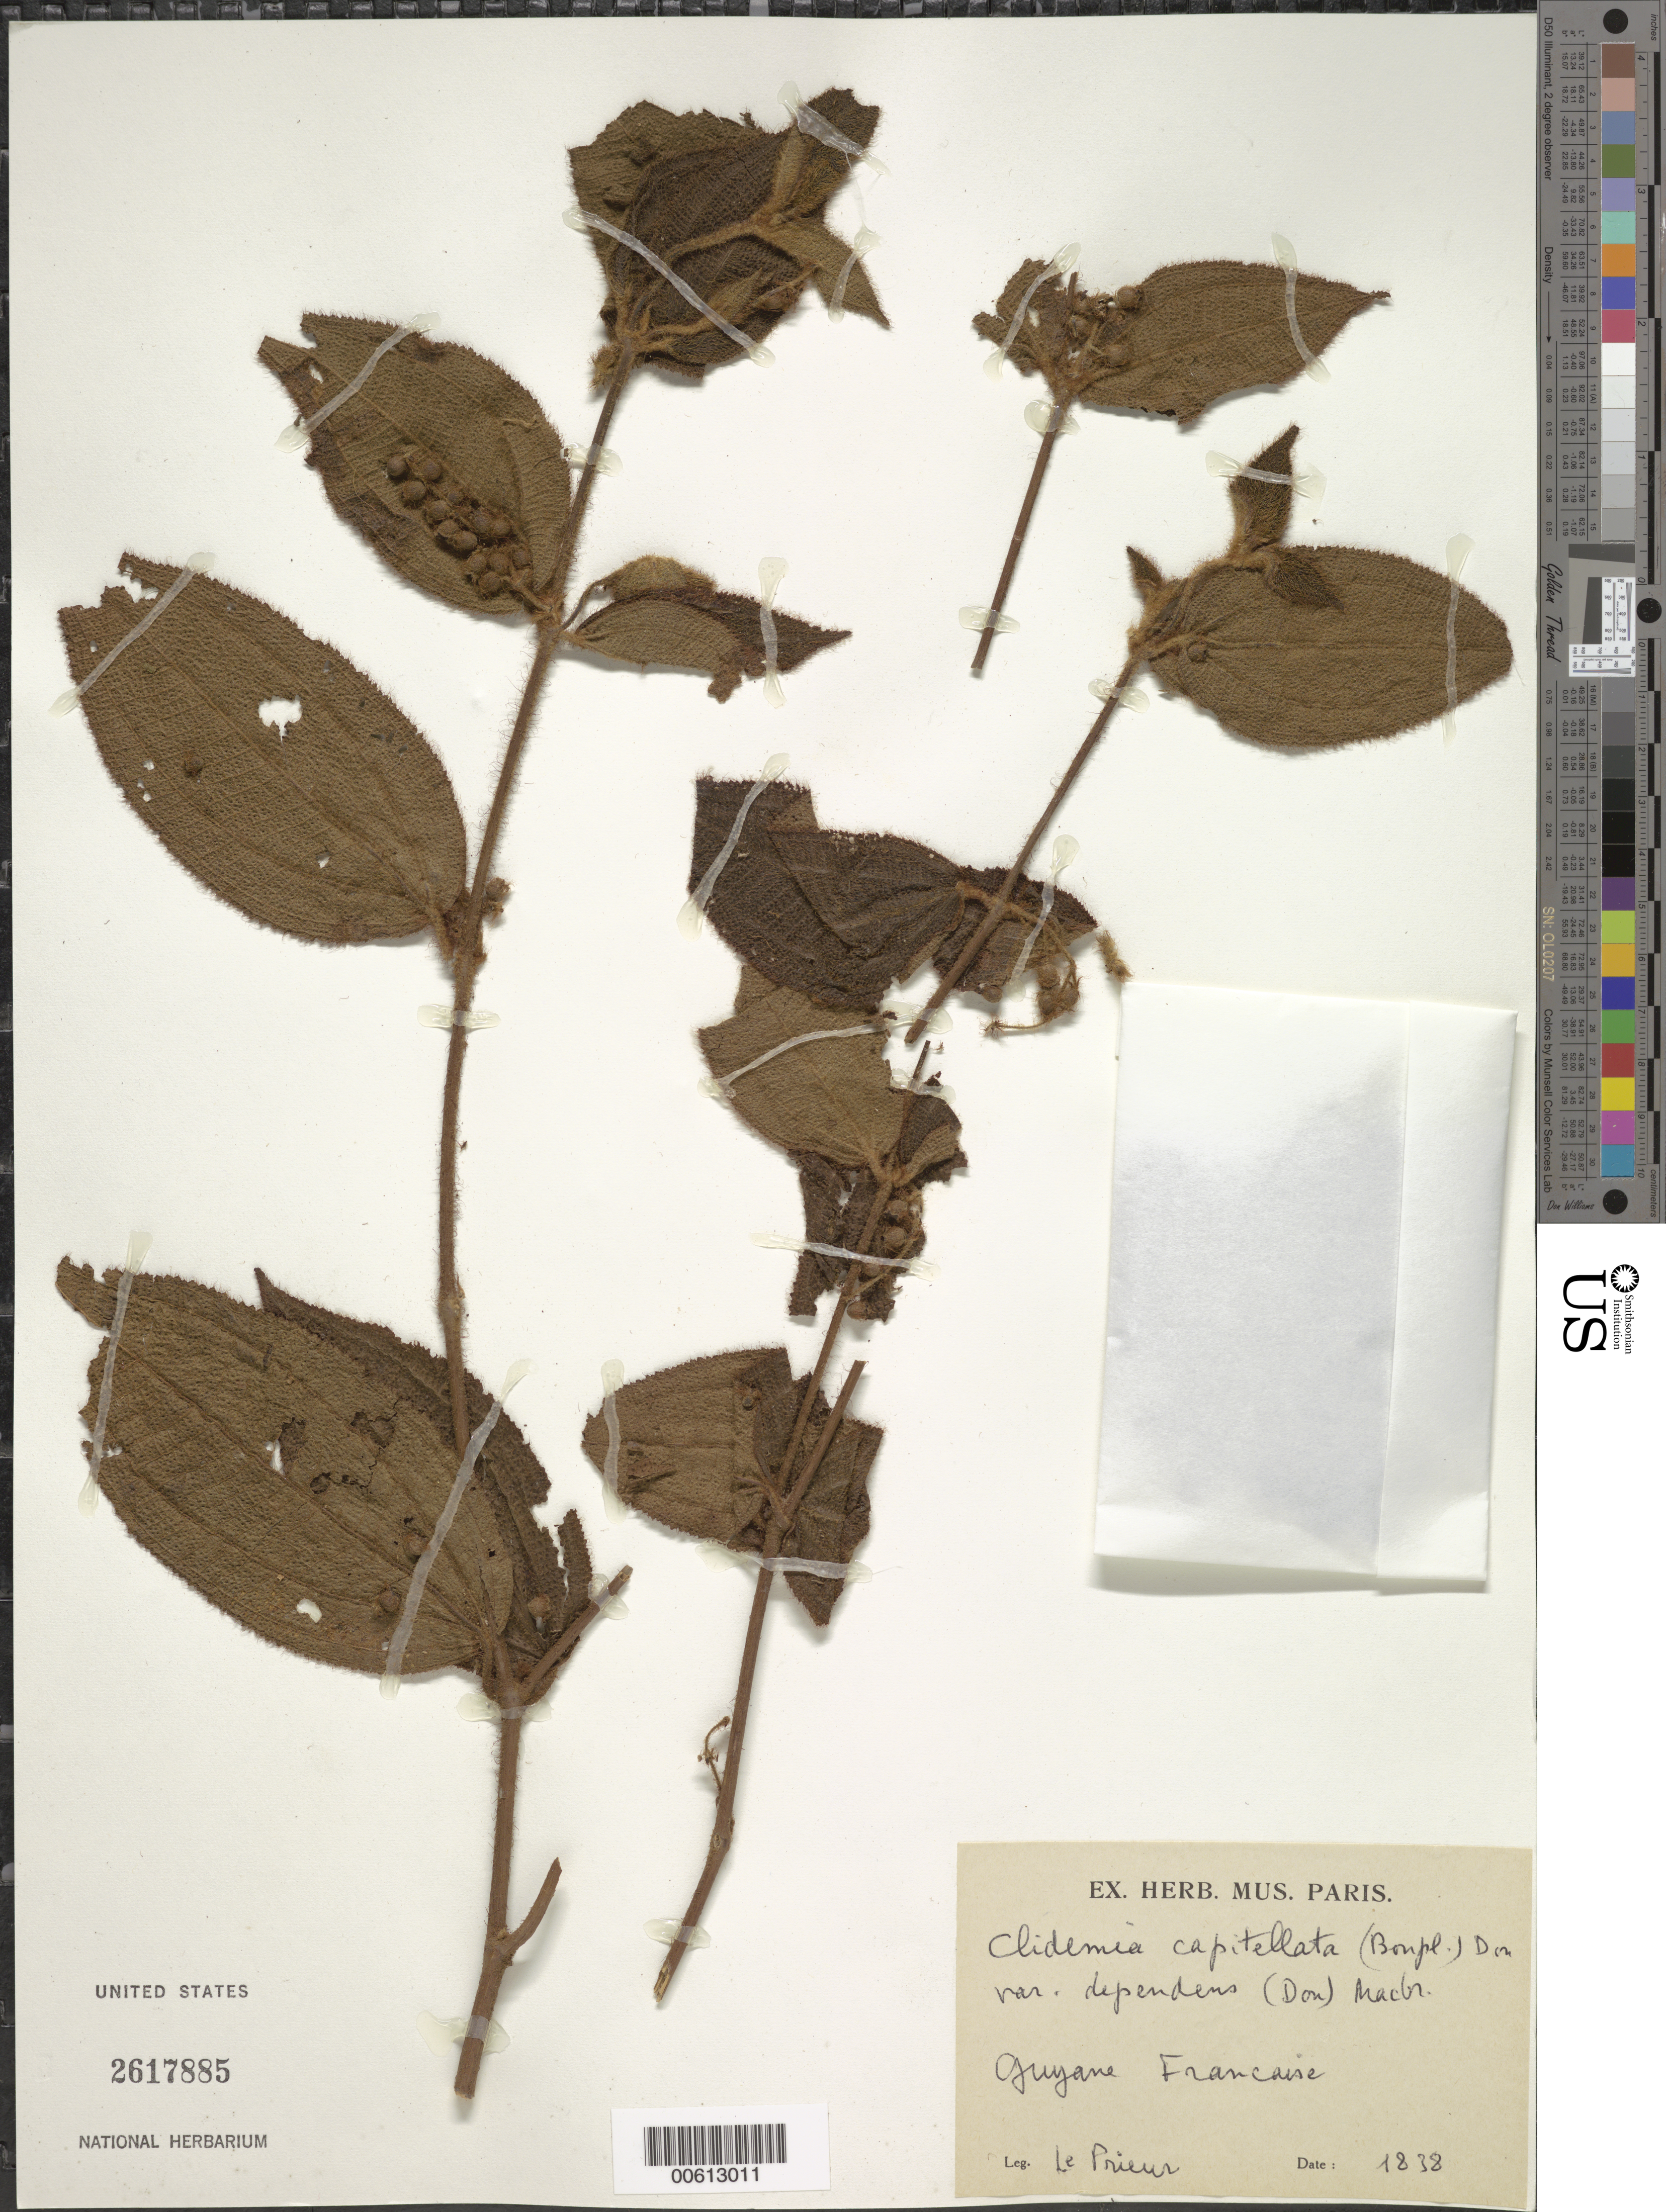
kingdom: Plantae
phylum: Tracheophyta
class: Magnoliopsida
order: Myrtales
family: Melastomataceae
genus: Clidemia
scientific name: Clidemia capitellata var. dependens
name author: (Pav. & D. Don) J.F. Macbr.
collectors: F. M. R. Leprieur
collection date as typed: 1838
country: French Guiana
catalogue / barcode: US 2617885